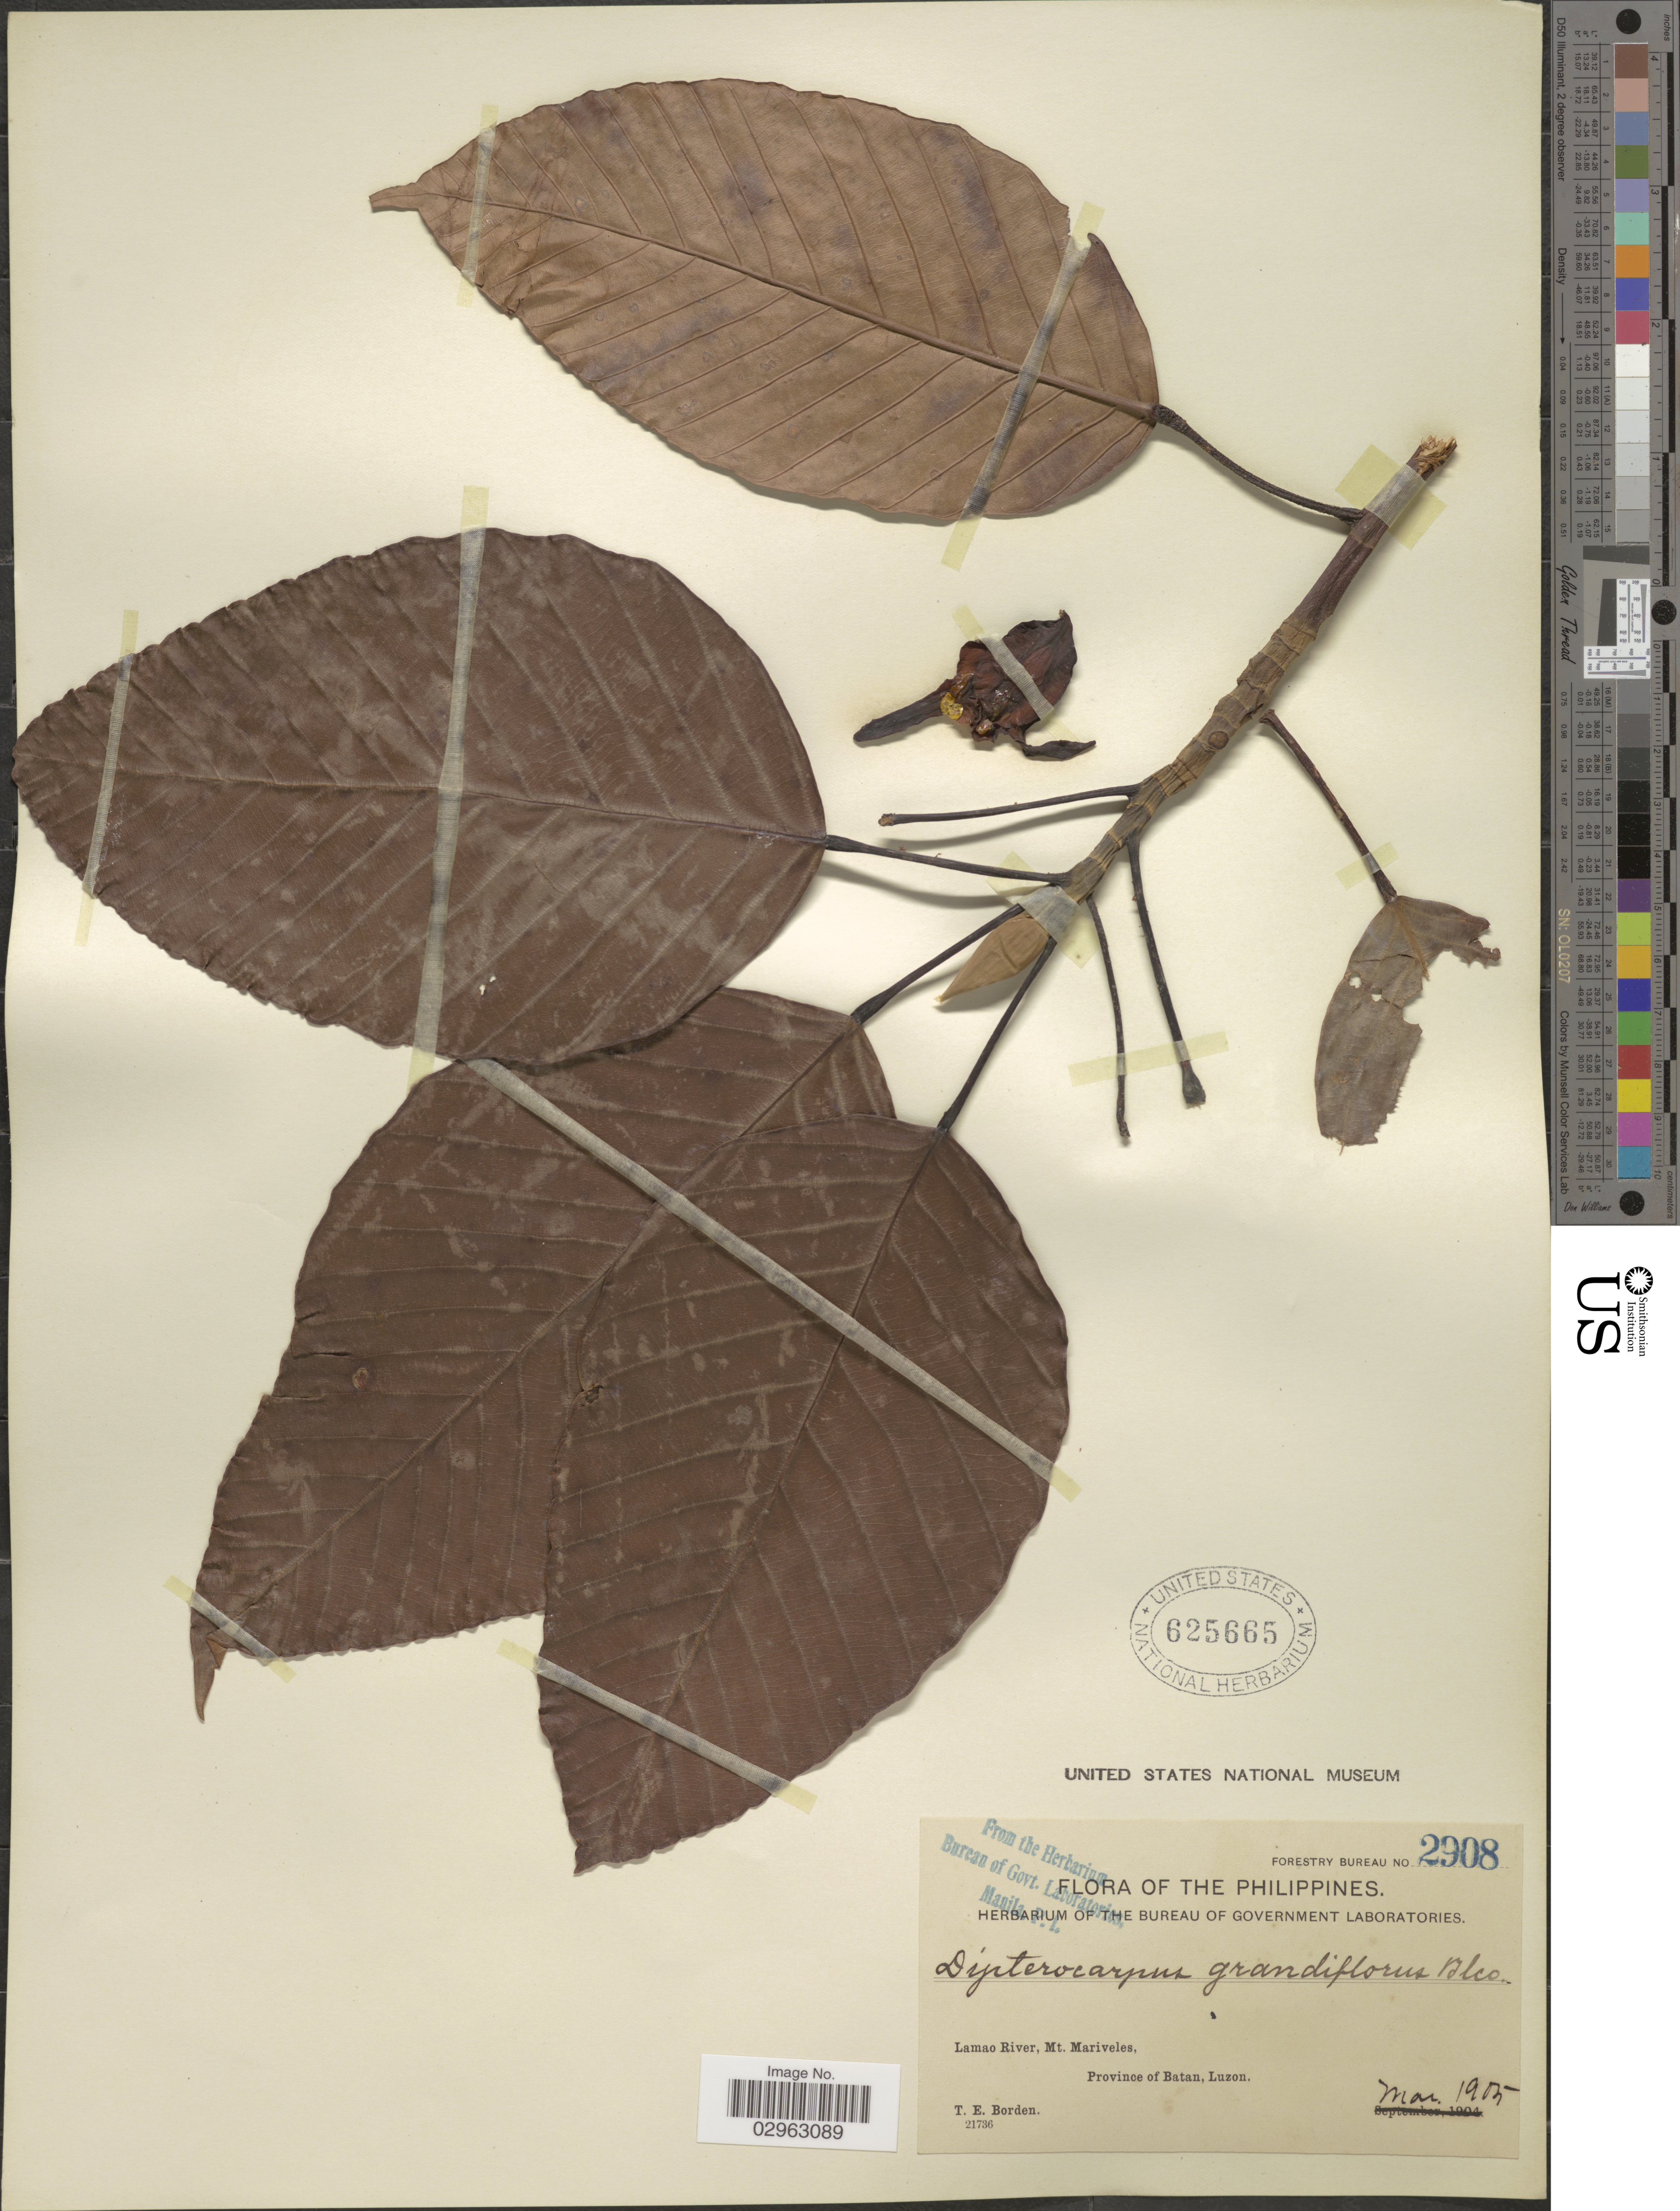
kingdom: Plantae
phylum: Tracheophyta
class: Magnoliopsida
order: Malvales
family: Dipterocarpaceae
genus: Dipterocarpus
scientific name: Dipterocarpus grandiflorus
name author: (Blanco) Blanco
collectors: T. E. Borden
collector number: Forestry Bureau 2908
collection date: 1905-03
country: Philippines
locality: Lamao River, Mt. Mariveles, Province of Batan, Luzon.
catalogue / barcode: US 625665